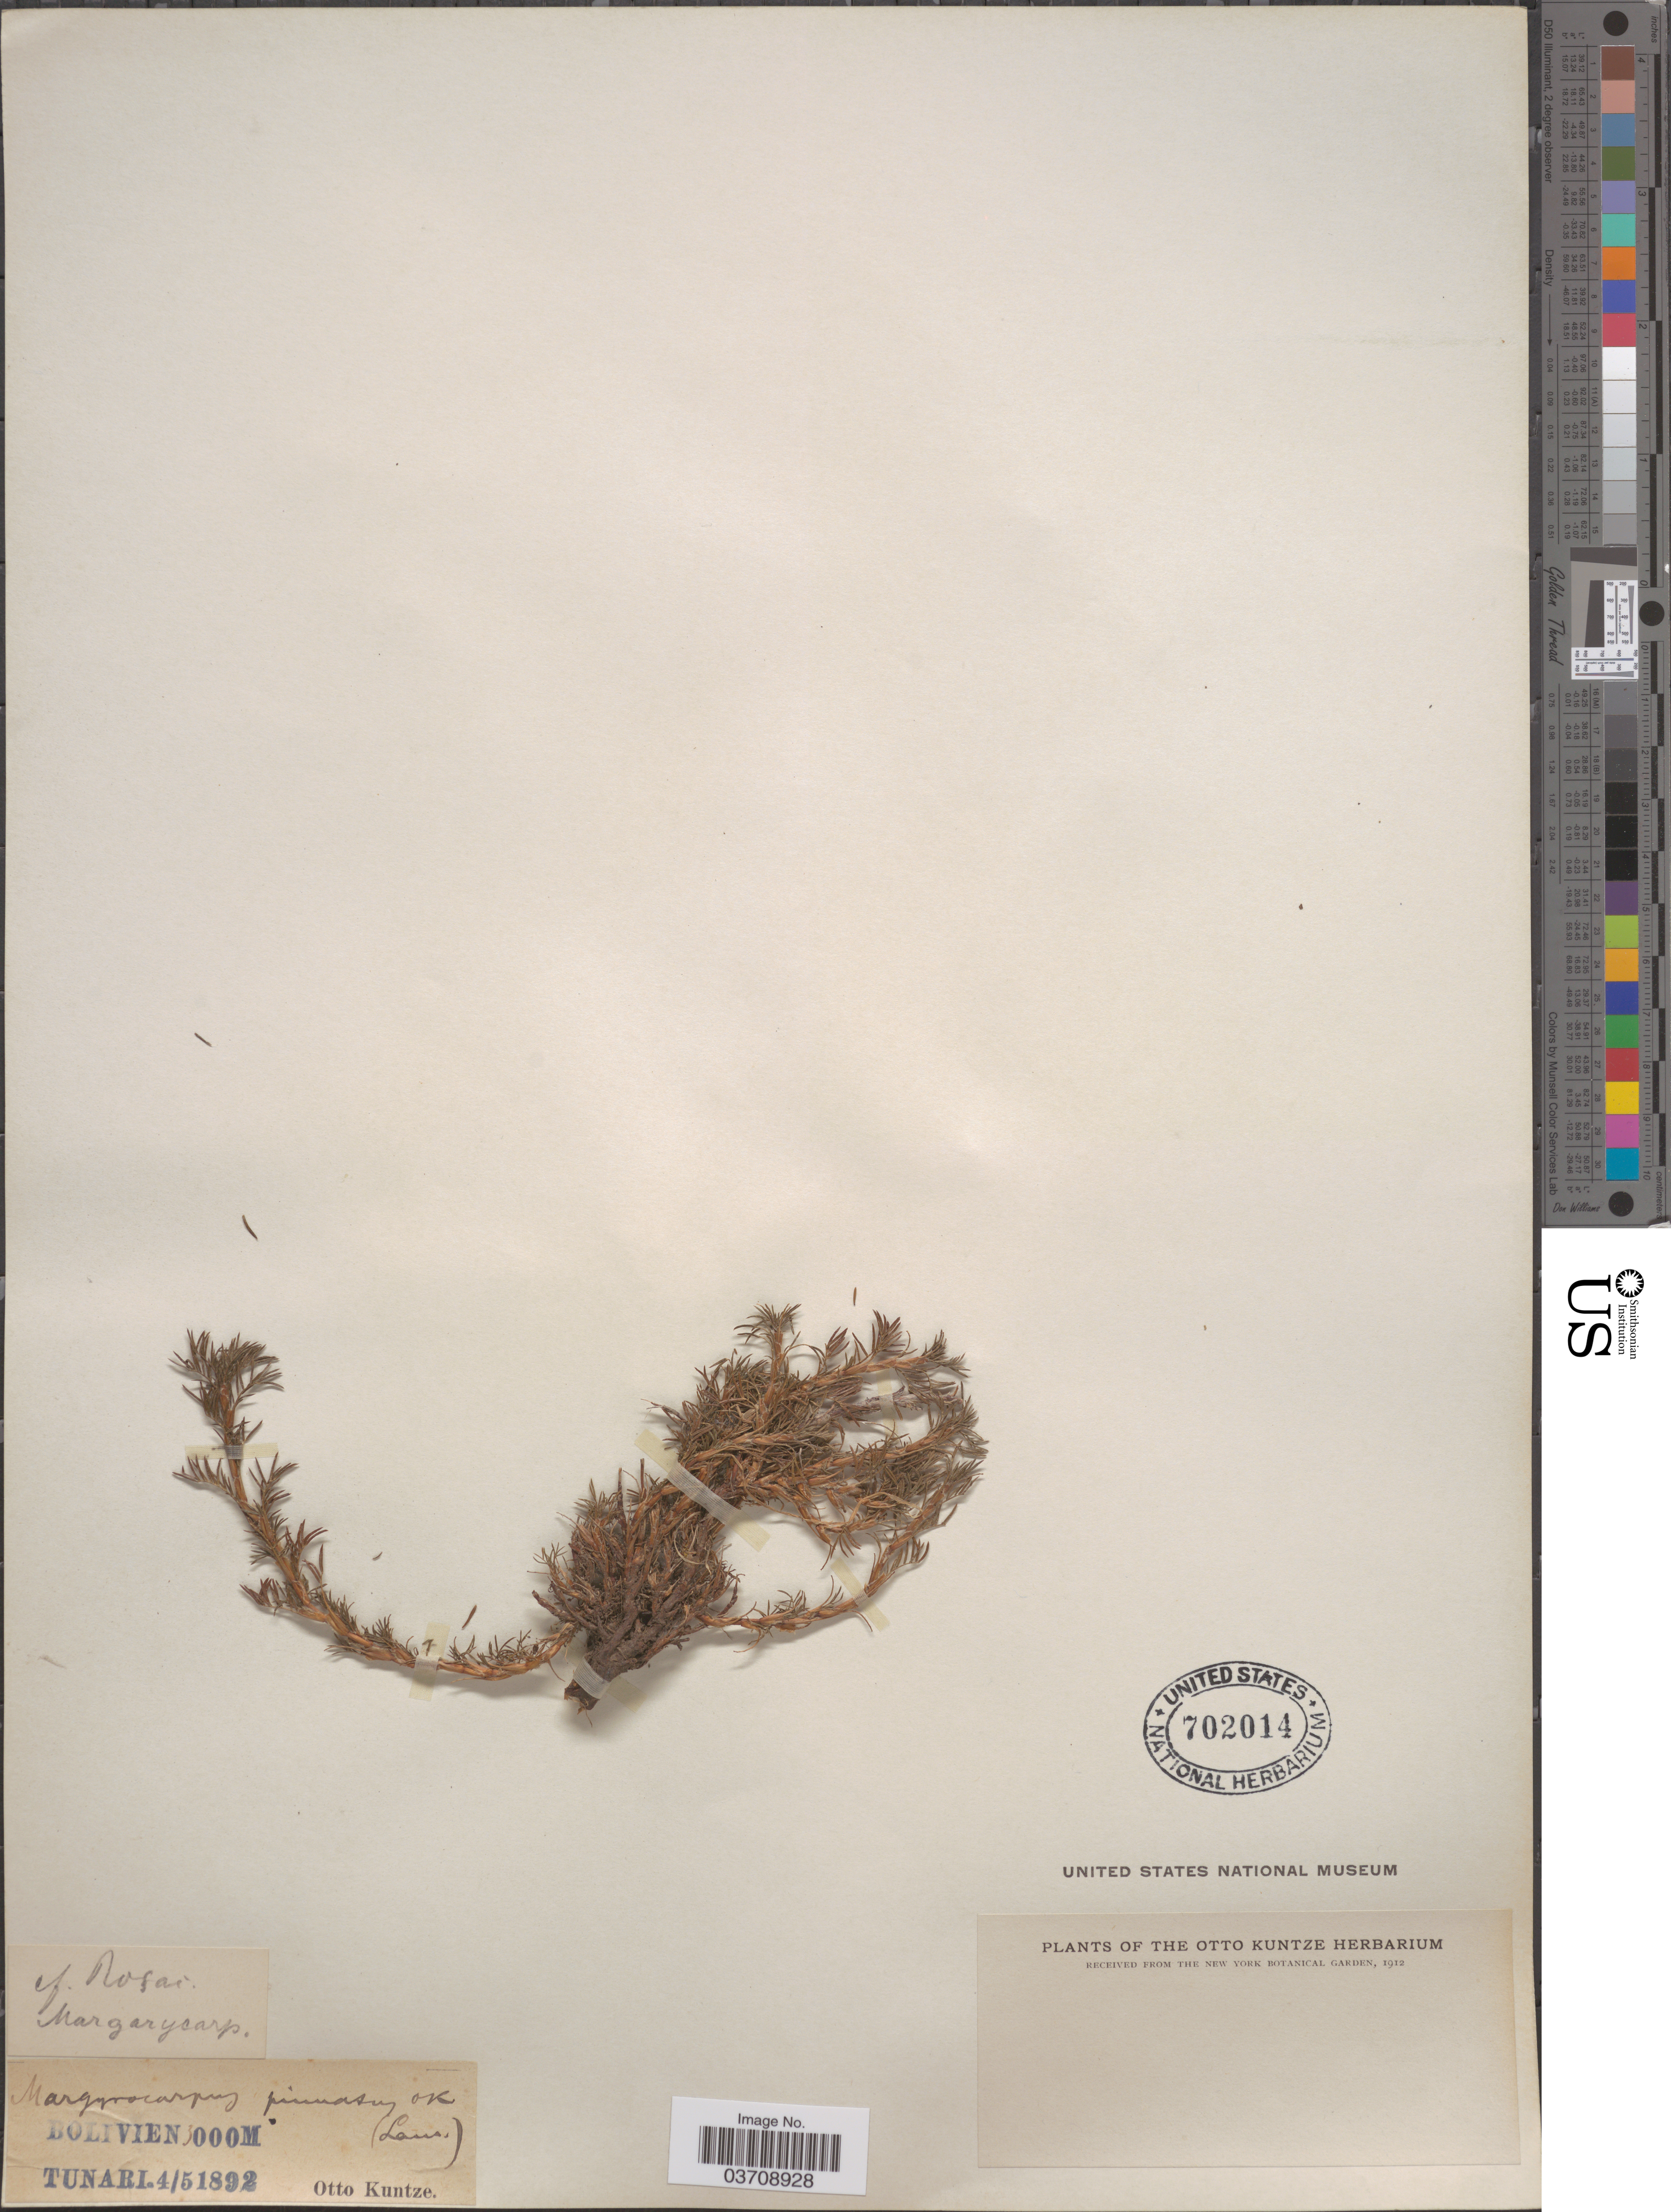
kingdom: Plantae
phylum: Tracheophyta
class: Magnoliopsida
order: Rosales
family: Rosaceae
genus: Margyricarpus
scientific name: Margyricarpus pinnatus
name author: (Lam.) Kuntze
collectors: C.E.O. Kuntze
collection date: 1892-05-04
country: Bolivia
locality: Tunari.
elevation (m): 3000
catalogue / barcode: US 702014